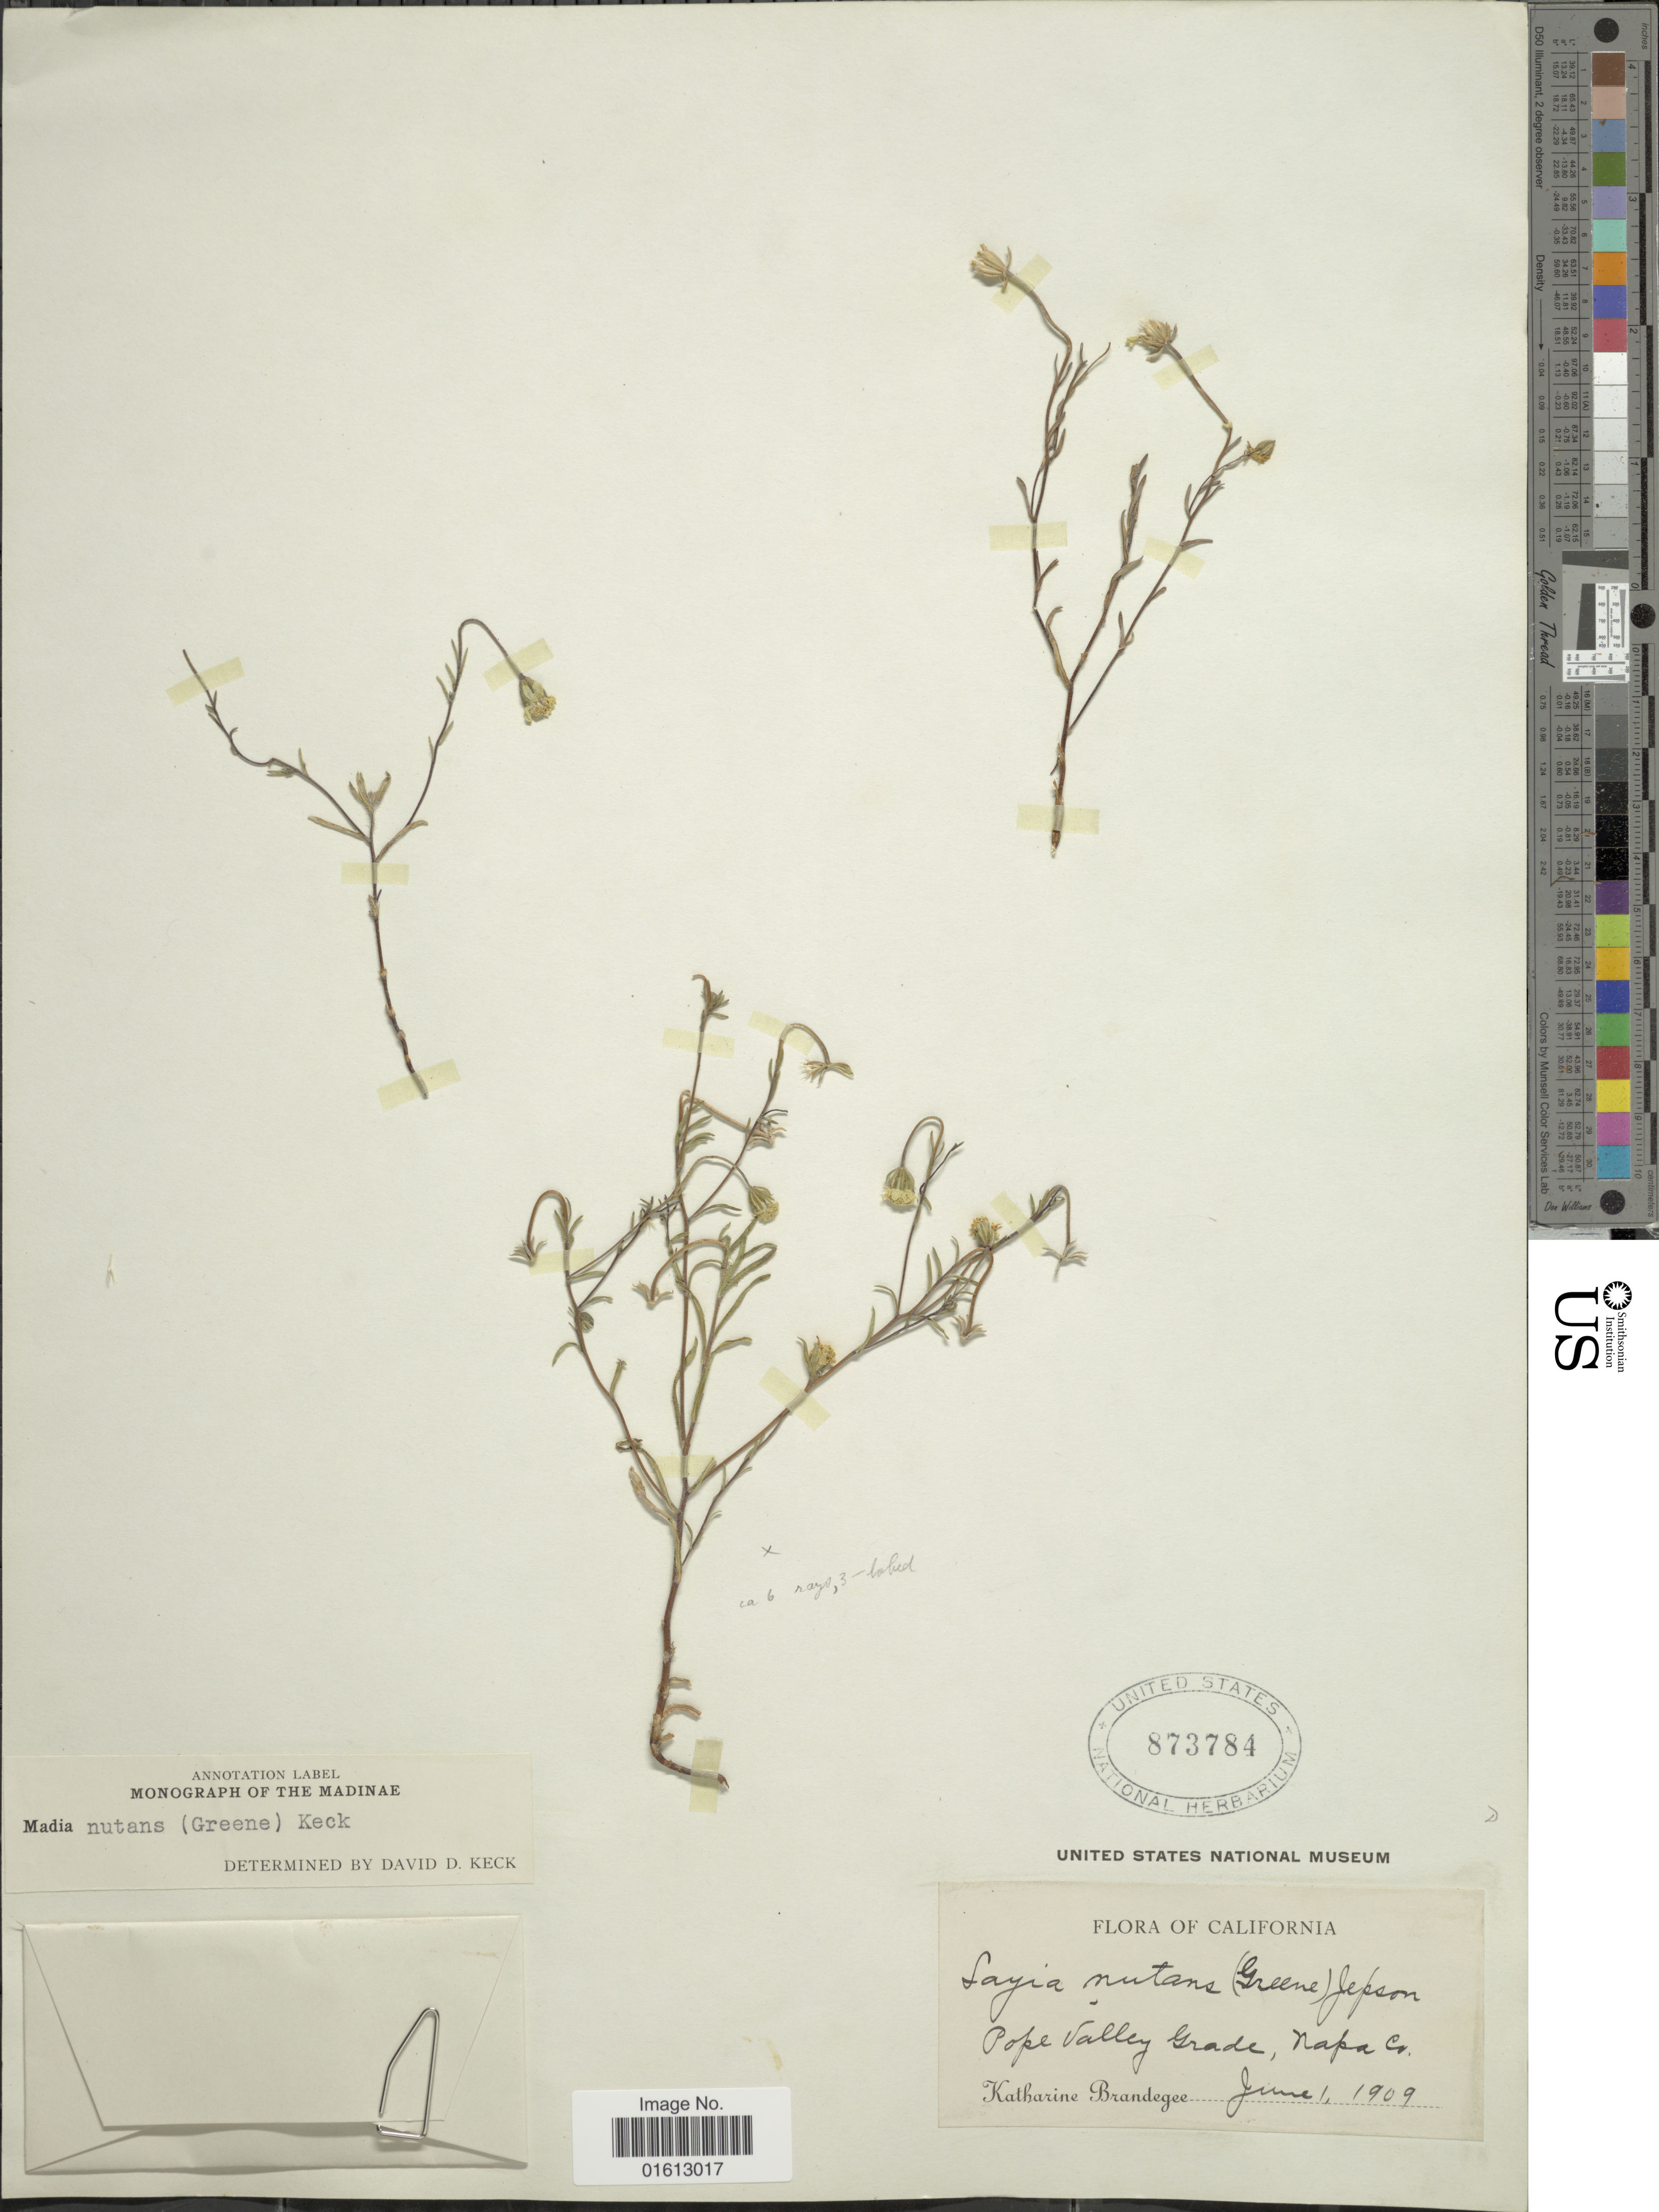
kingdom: Plantae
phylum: Tracheophyta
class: Magnoliopsida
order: Asterales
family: Asteraceae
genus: Madia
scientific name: Madia nutans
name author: (Greene) D.D. Keck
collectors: M. K. Brandegee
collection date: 1909-06-01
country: United States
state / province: California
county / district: Napa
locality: California, Pope Valley Grade, Napa Co.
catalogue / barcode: US 873784